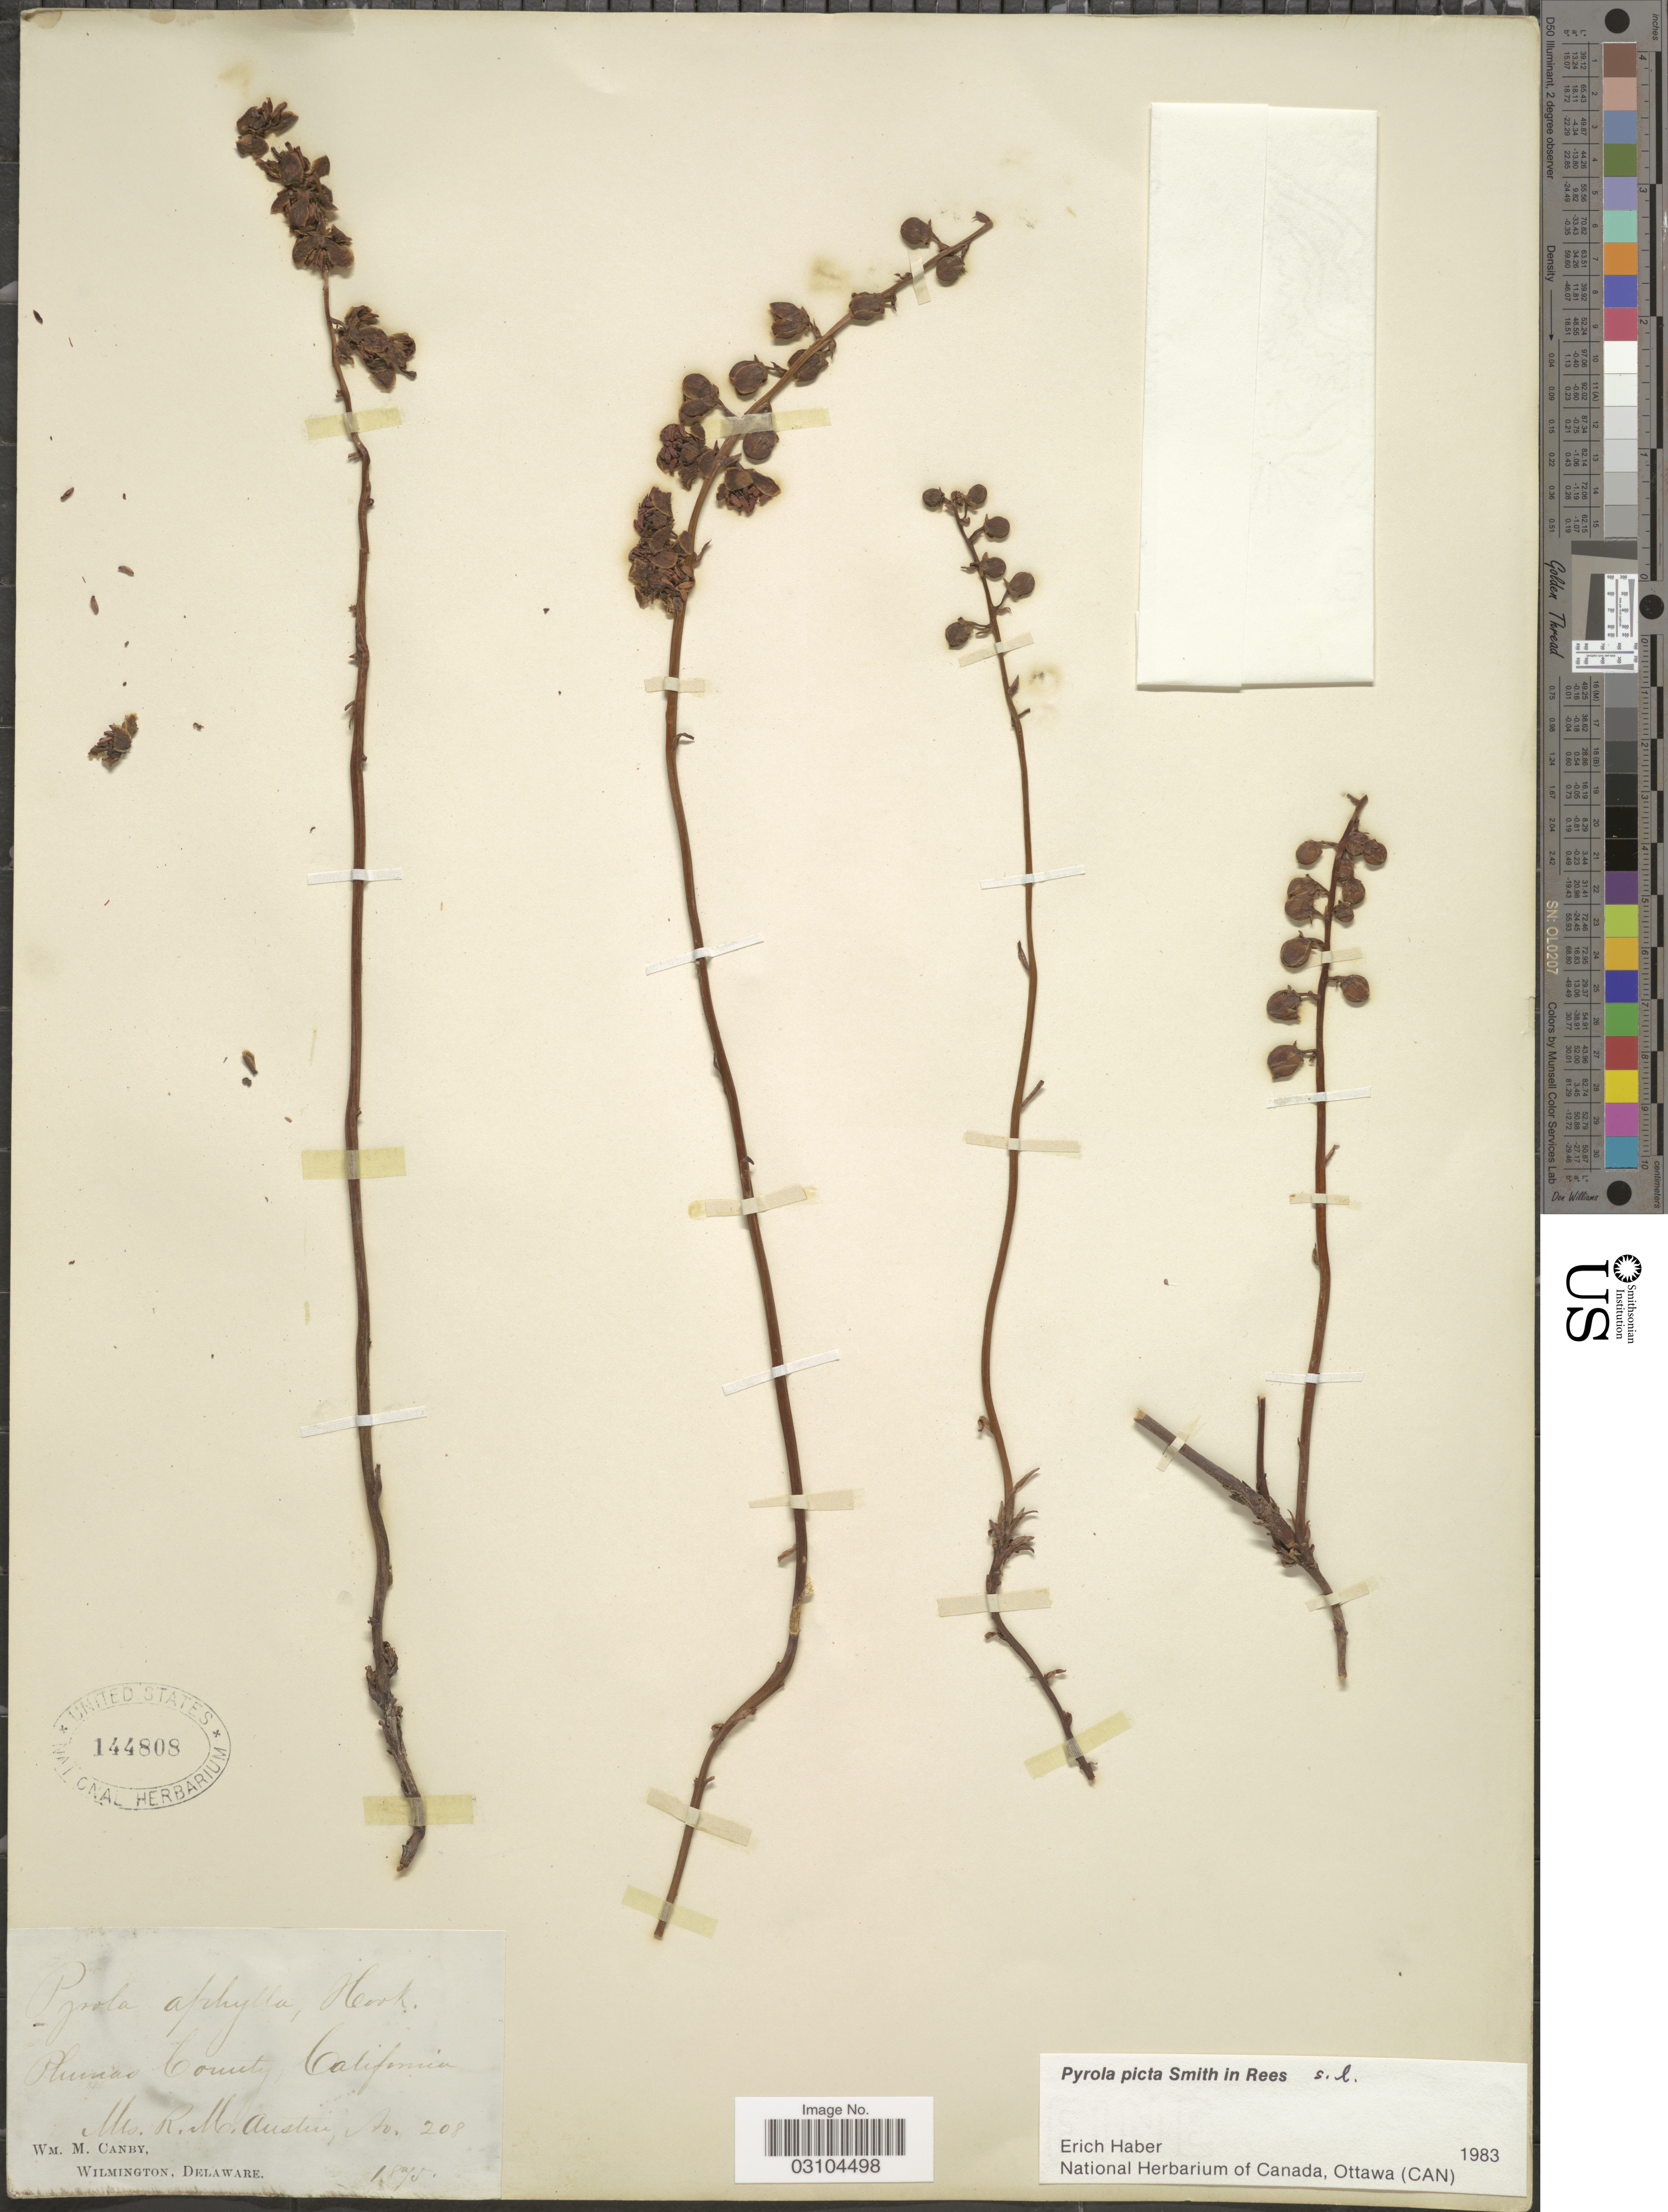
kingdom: Plantae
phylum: Tracheophyta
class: Magnoliopsida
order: Ericales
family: Ericaceae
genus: Pyrola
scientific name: Pyrola picta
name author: Sm. in Rees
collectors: R. Austin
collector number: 208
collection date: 1875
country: United States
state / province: California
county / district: Plumas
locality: Plumas County.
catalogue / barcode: US 144808